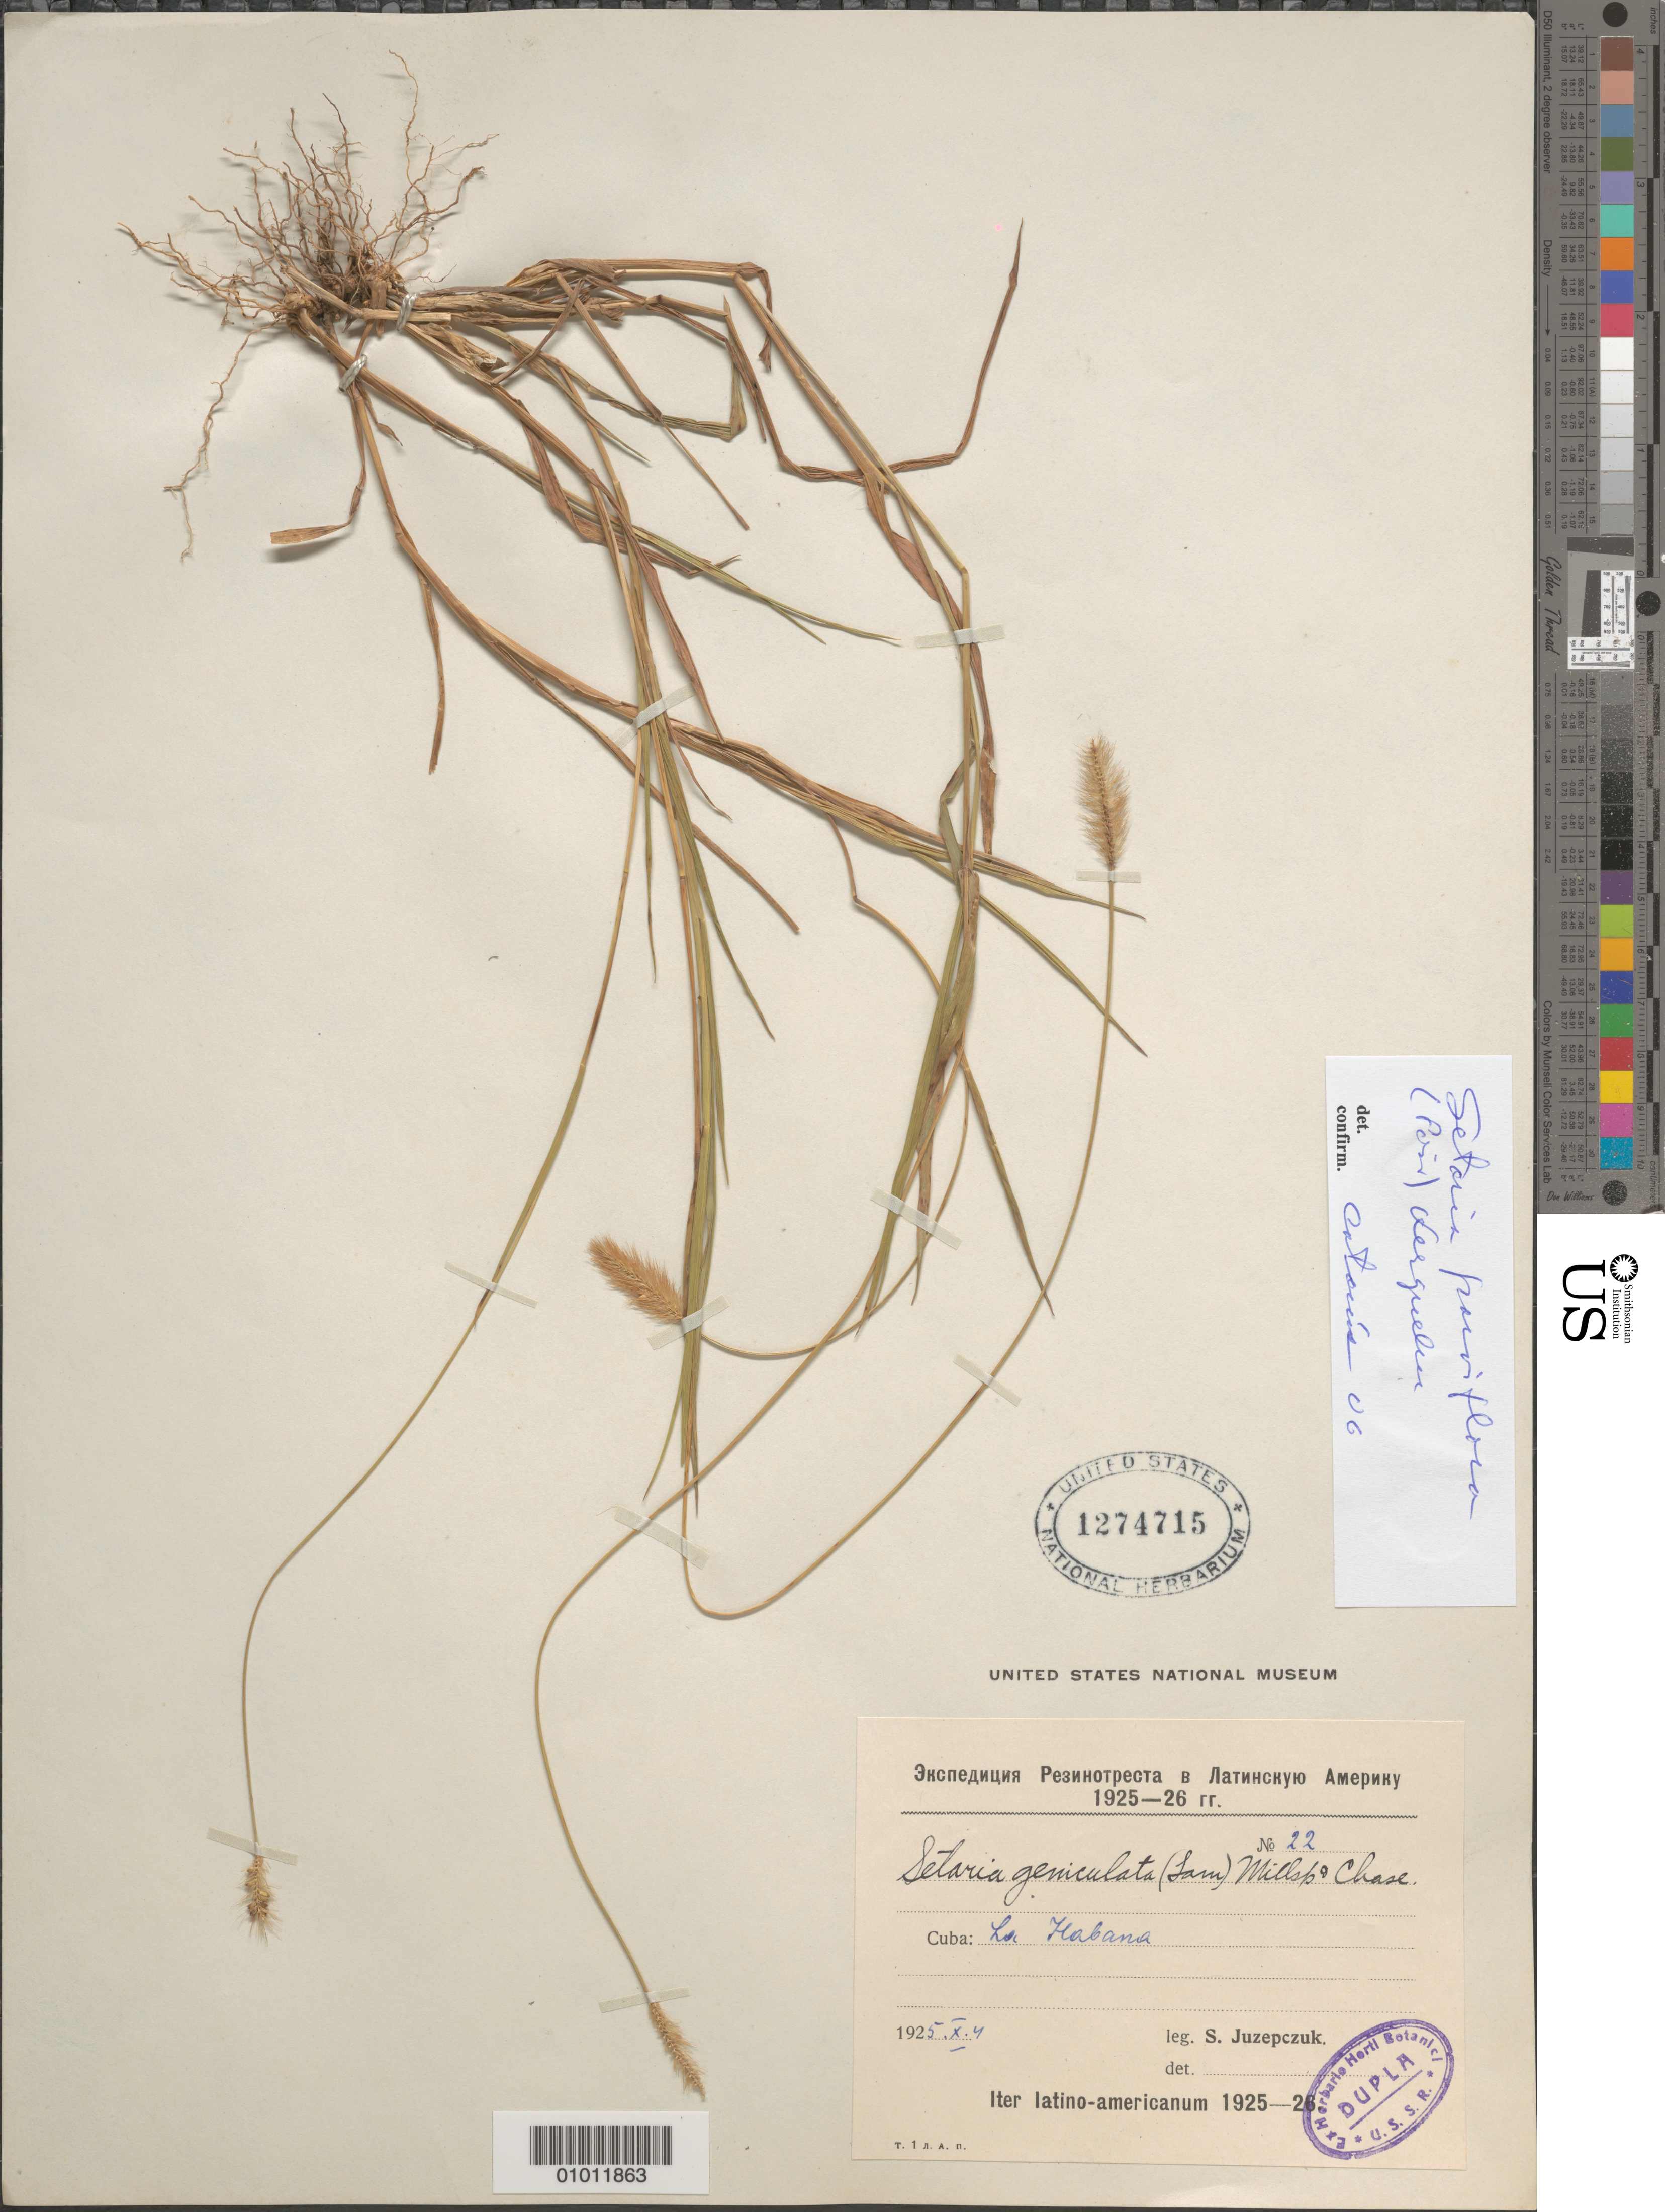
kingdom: Plantae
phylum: Tracheophyta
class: Liliopsida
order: Poales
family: Poaceae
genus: Setaria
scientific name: Setaria parviflora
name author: (Poir.) Kerguélen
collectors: S. V. Juzepczuk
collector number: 22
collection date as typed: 04 Oct 1925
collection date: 1925-10-04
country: Cuba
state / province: La Habana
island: Cuba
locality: La Habana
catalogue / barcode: US 1274715